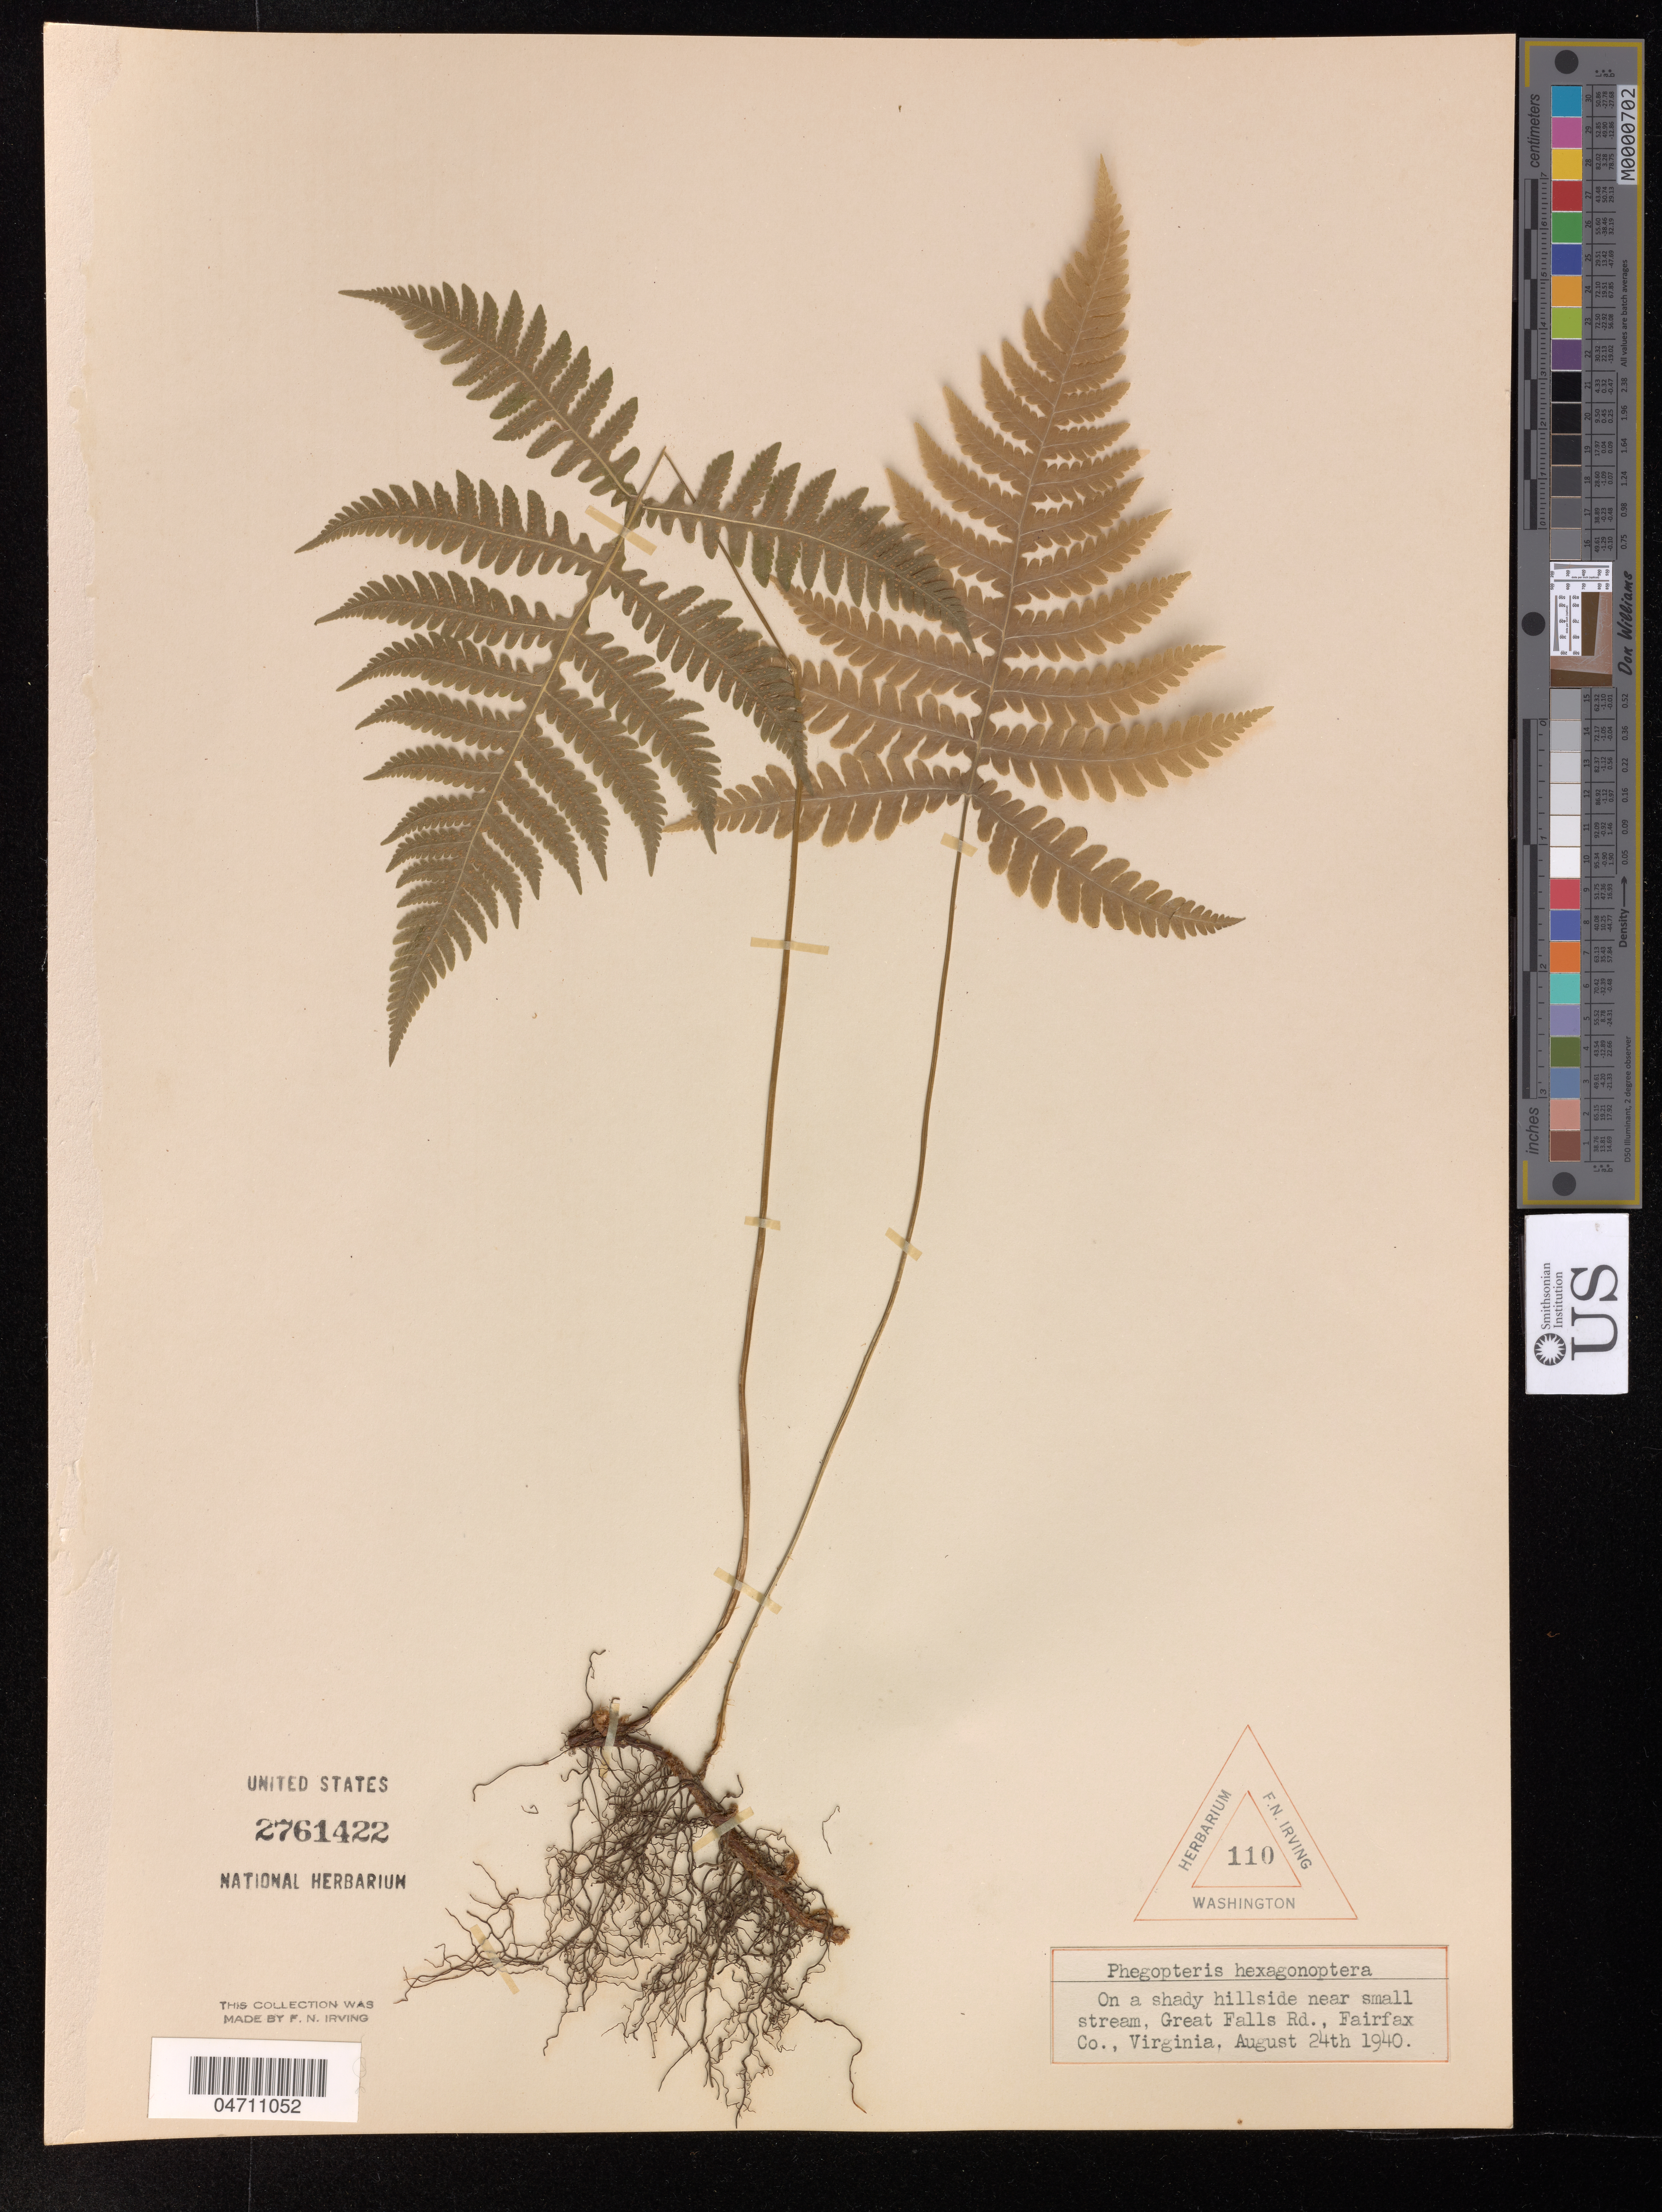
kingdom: Plantae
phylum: Tracheophyta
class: Polypodiopsida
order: Polypodiales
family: Thelypteridaceae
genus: Phegopteris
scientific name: Phegopteris hexagonoptera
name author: (Michx.) Fée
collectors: F. Irving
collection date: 1940-08-24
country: United States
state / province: Virginia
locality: On a shady hillside near small stream, Great Falls Rd., Fairfax Co.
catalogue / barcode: US 2761422